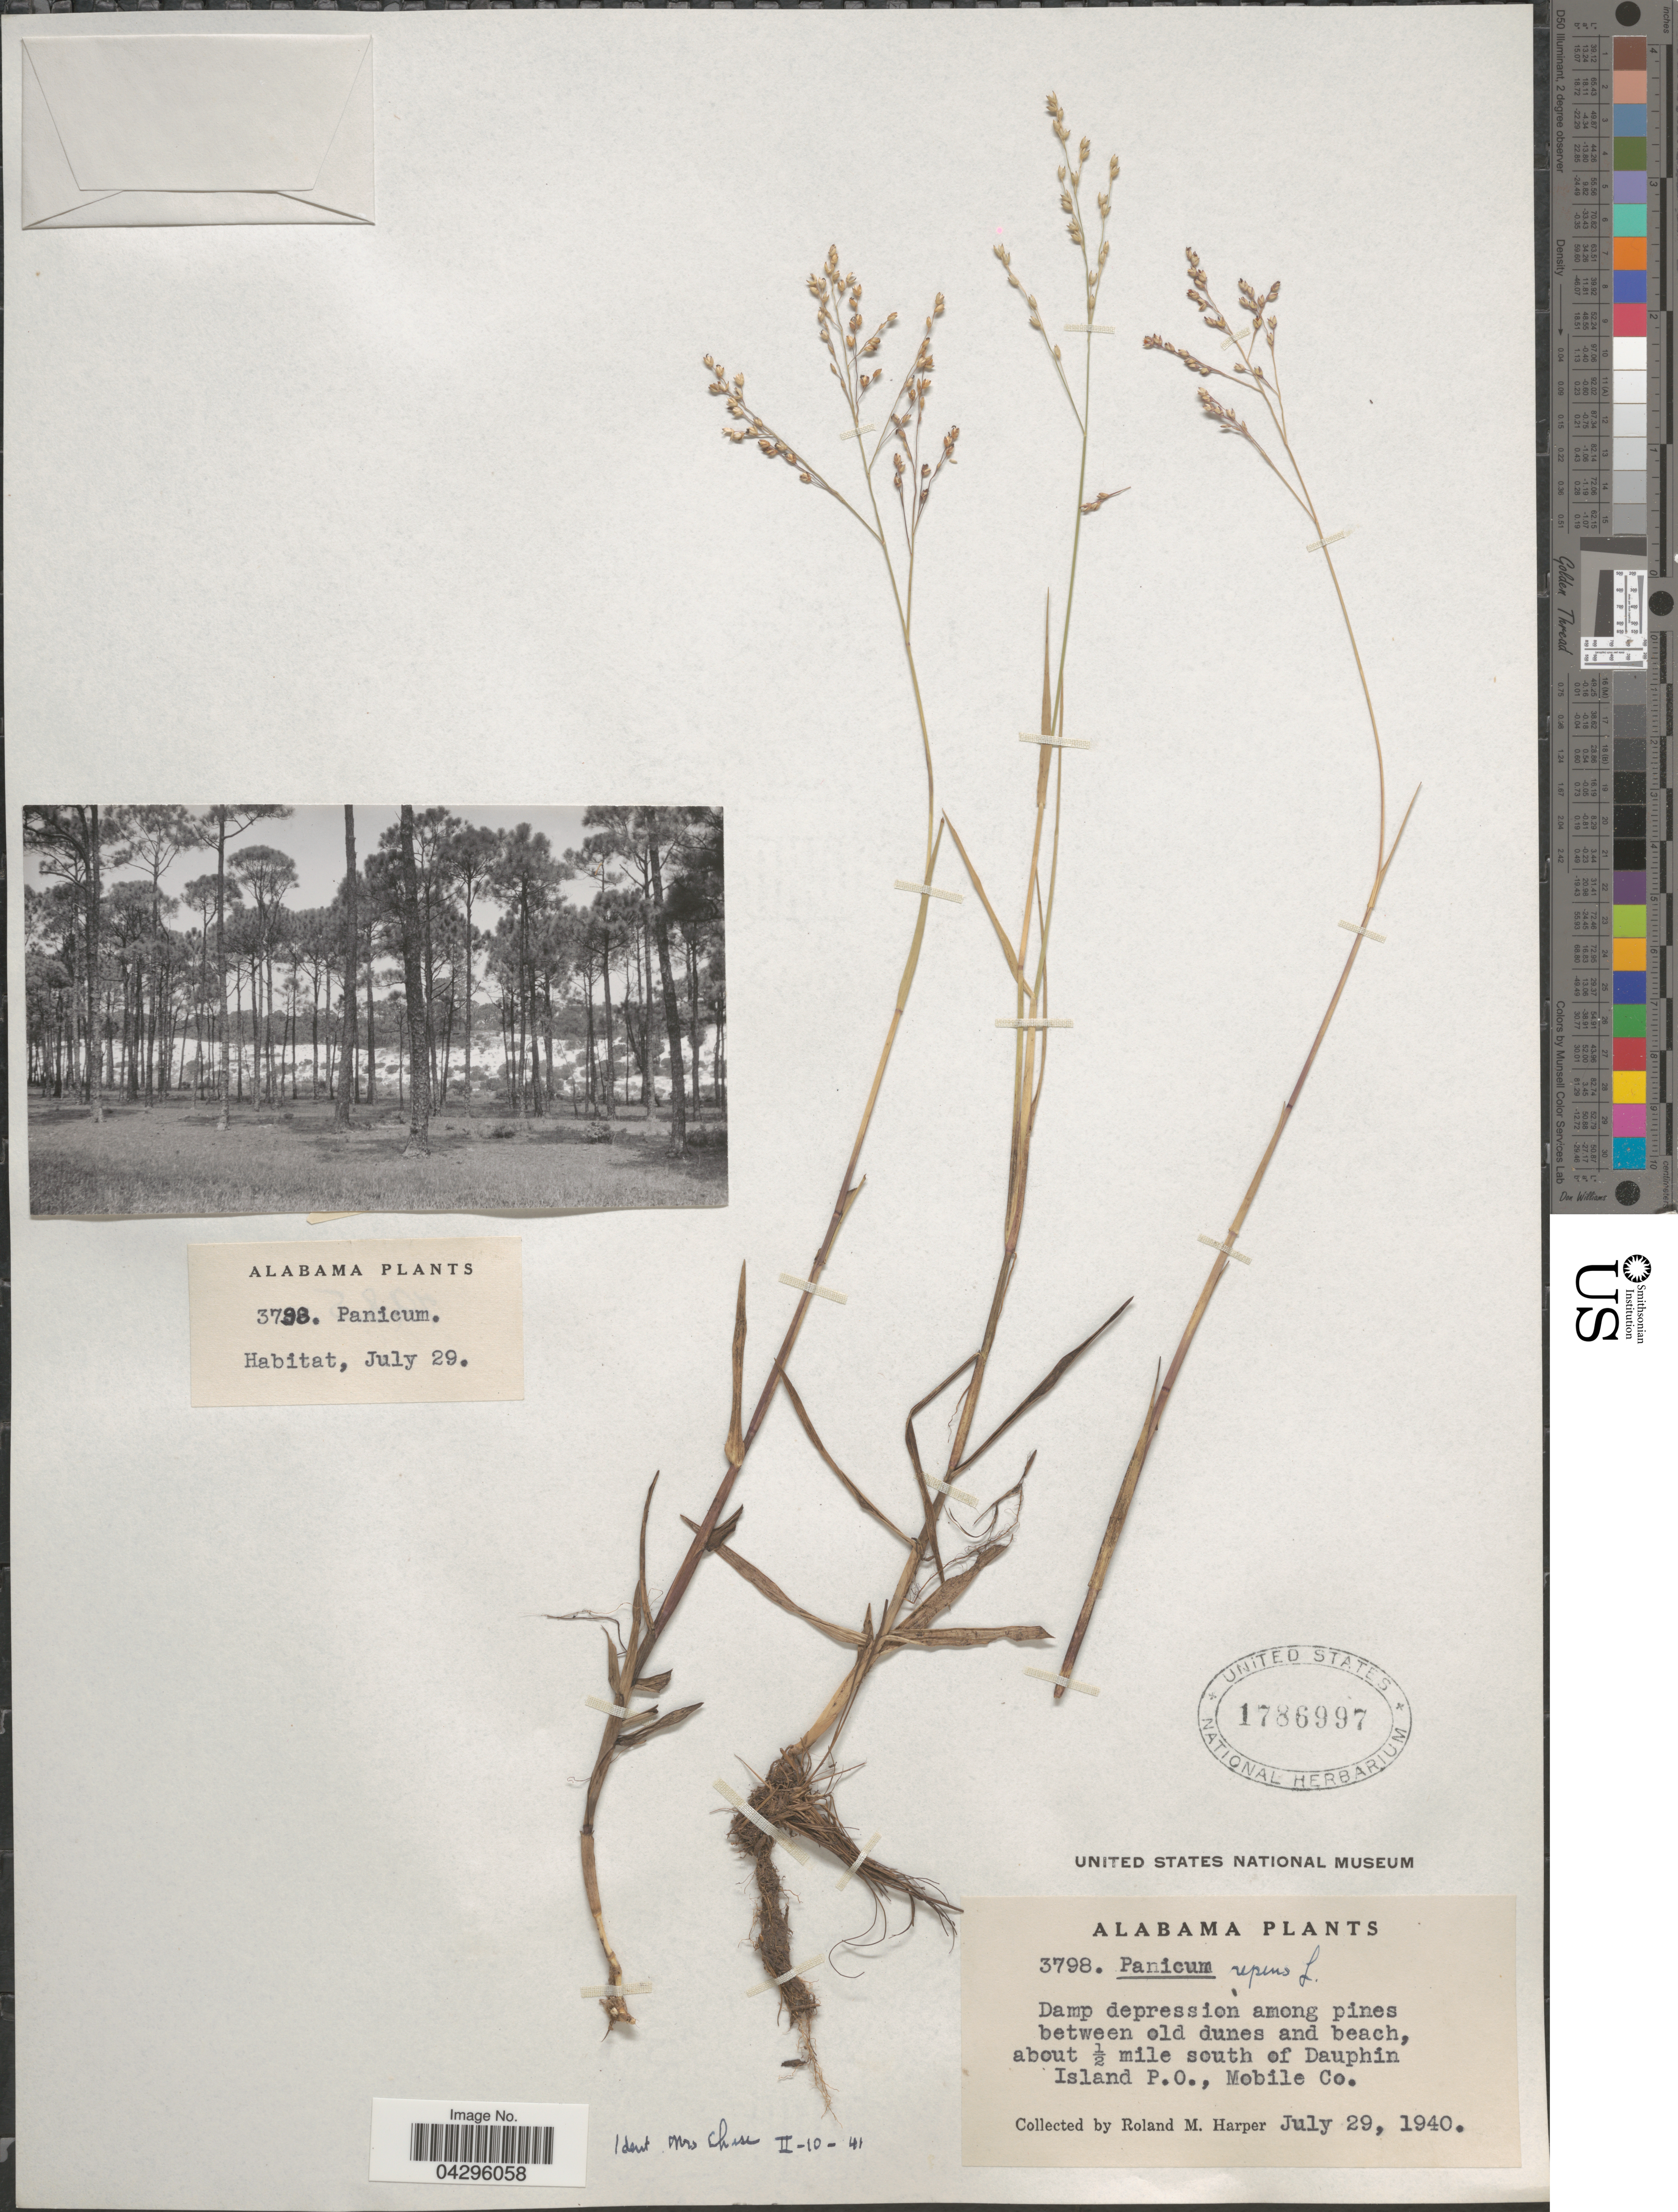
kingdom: Plantae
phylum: Tracheophyta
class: Liliopsida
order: Poales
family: Poaceae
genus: Panicum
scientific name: Panicum repens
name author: L.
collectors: R. M. Harper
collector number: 3798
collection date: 1940-07-29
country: United States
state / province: Alabama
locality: Damp depression among pines between old dunes and beach, about ½ mile south of Dauphin Island P. O., Mobile Co.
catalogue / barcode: US 1786997